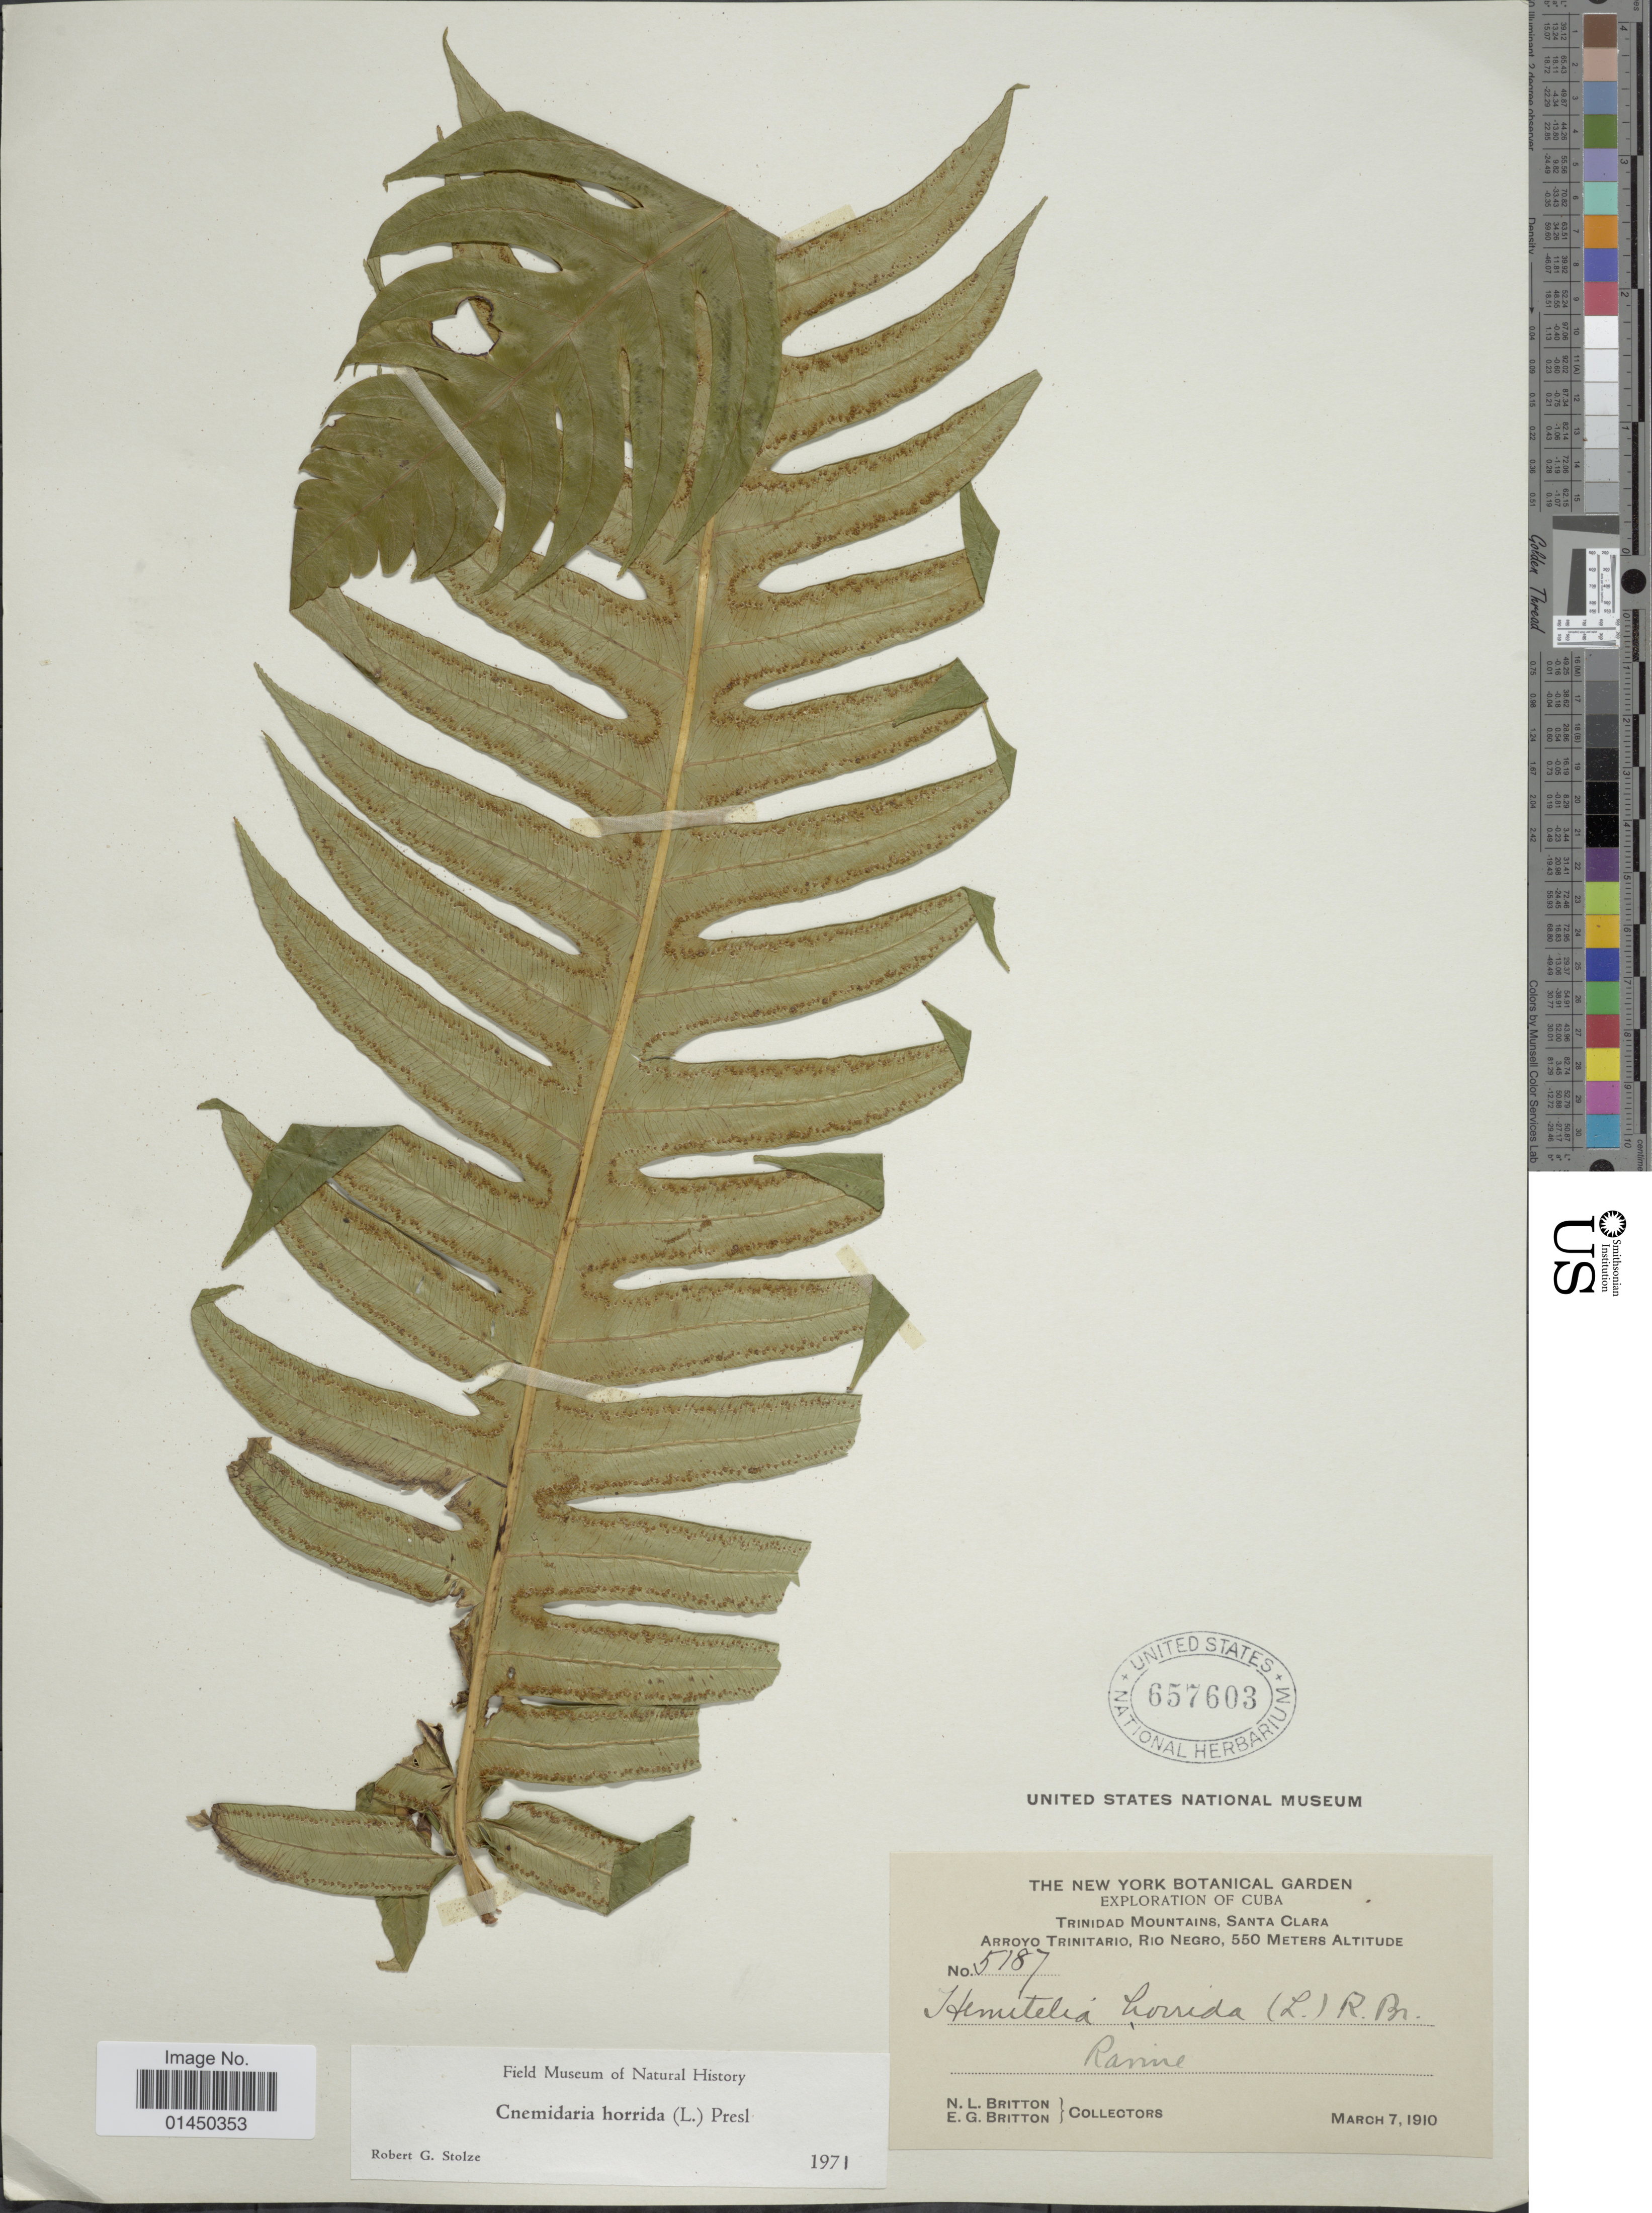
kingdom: Plantae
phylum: Tracheophyta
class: Polypodiopsida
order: Cyatheales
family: Cyatheaceae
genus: Cyathea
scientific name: Cyathea horrida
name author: (L.) Sm.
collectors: N. Britton & E. G. Britton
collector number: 5187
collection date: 1910-03-07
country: Chile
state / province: Valparaíso (V)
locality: Trinidad Mountains, Santa Clara, Arroyo Trinitario, Rio Negro, ravine.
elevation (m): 550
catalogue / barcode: US 657603